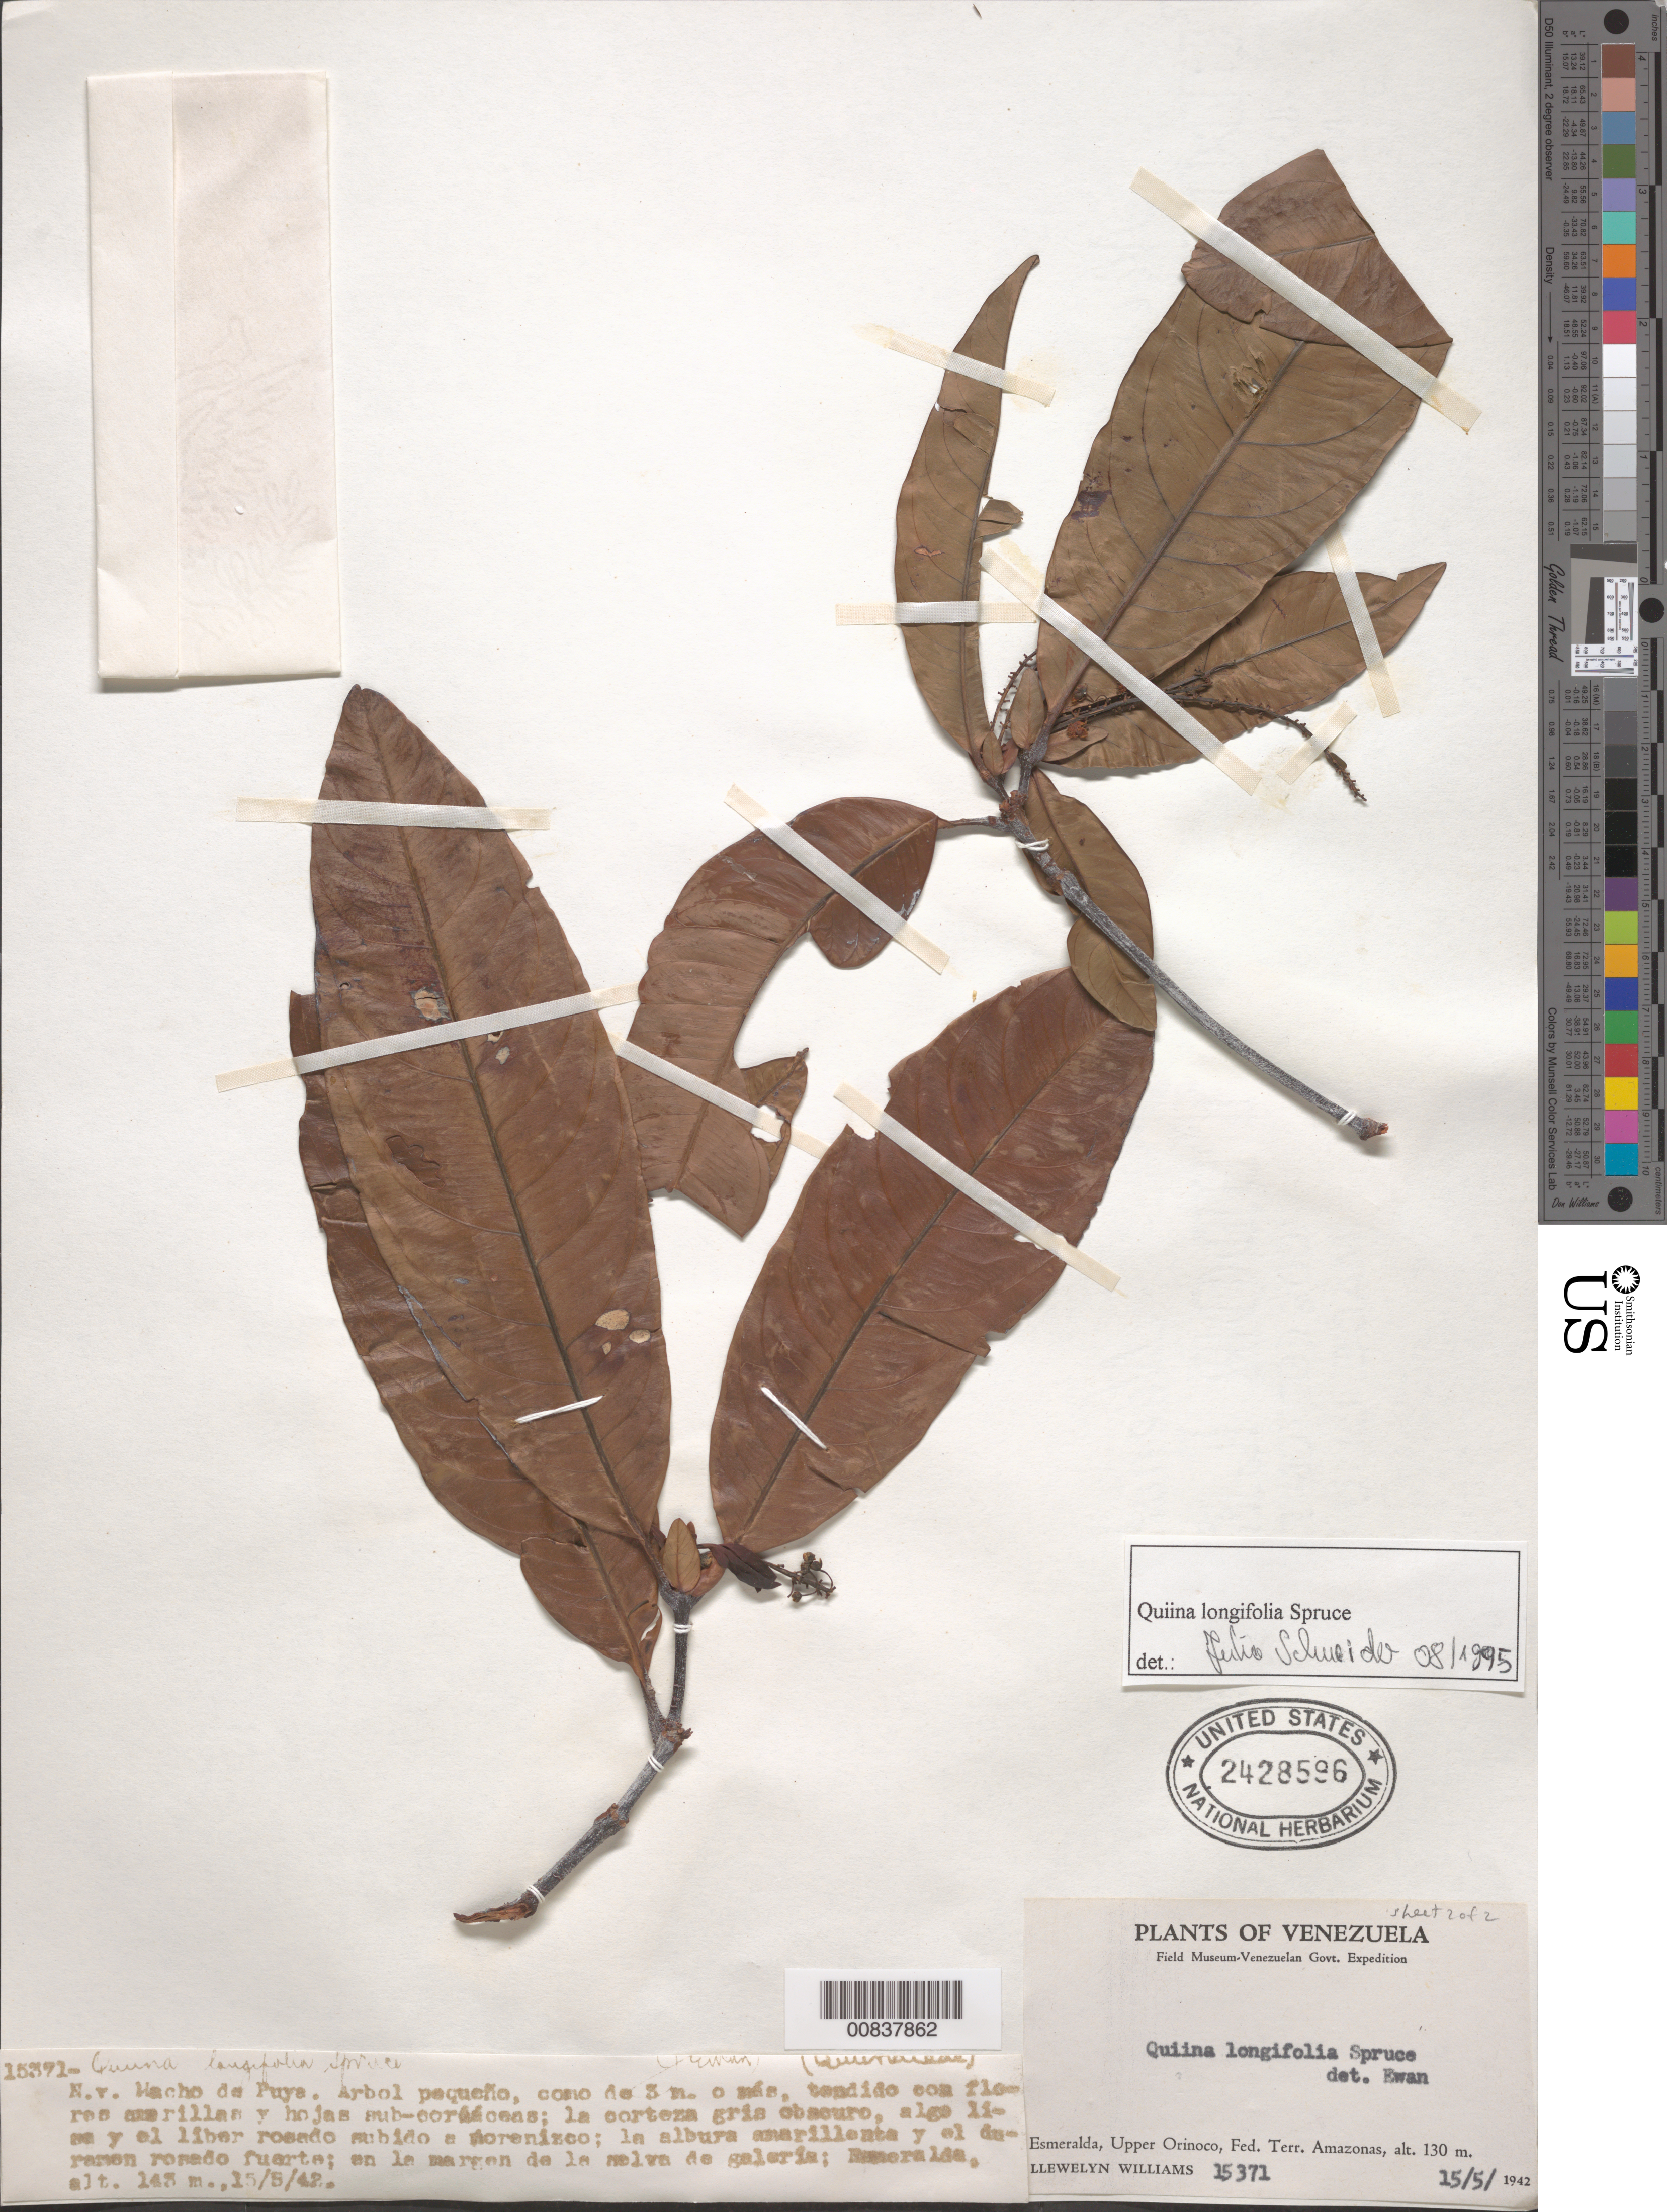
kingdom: Plantae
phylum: Tracheophyta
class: Magnoliopsida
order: Malpighiales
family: Quiinaceae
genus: Quiina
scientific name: Quiina longifolia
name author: Spruce ex Planch. & Triana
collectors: Ll. Williams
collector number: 15371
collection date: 1942-05-15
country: Ecuador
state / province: Esmeraldas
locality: Upper Orinoco, Fed. terr. Amazonas.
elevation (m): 130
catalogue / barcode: US 2428596